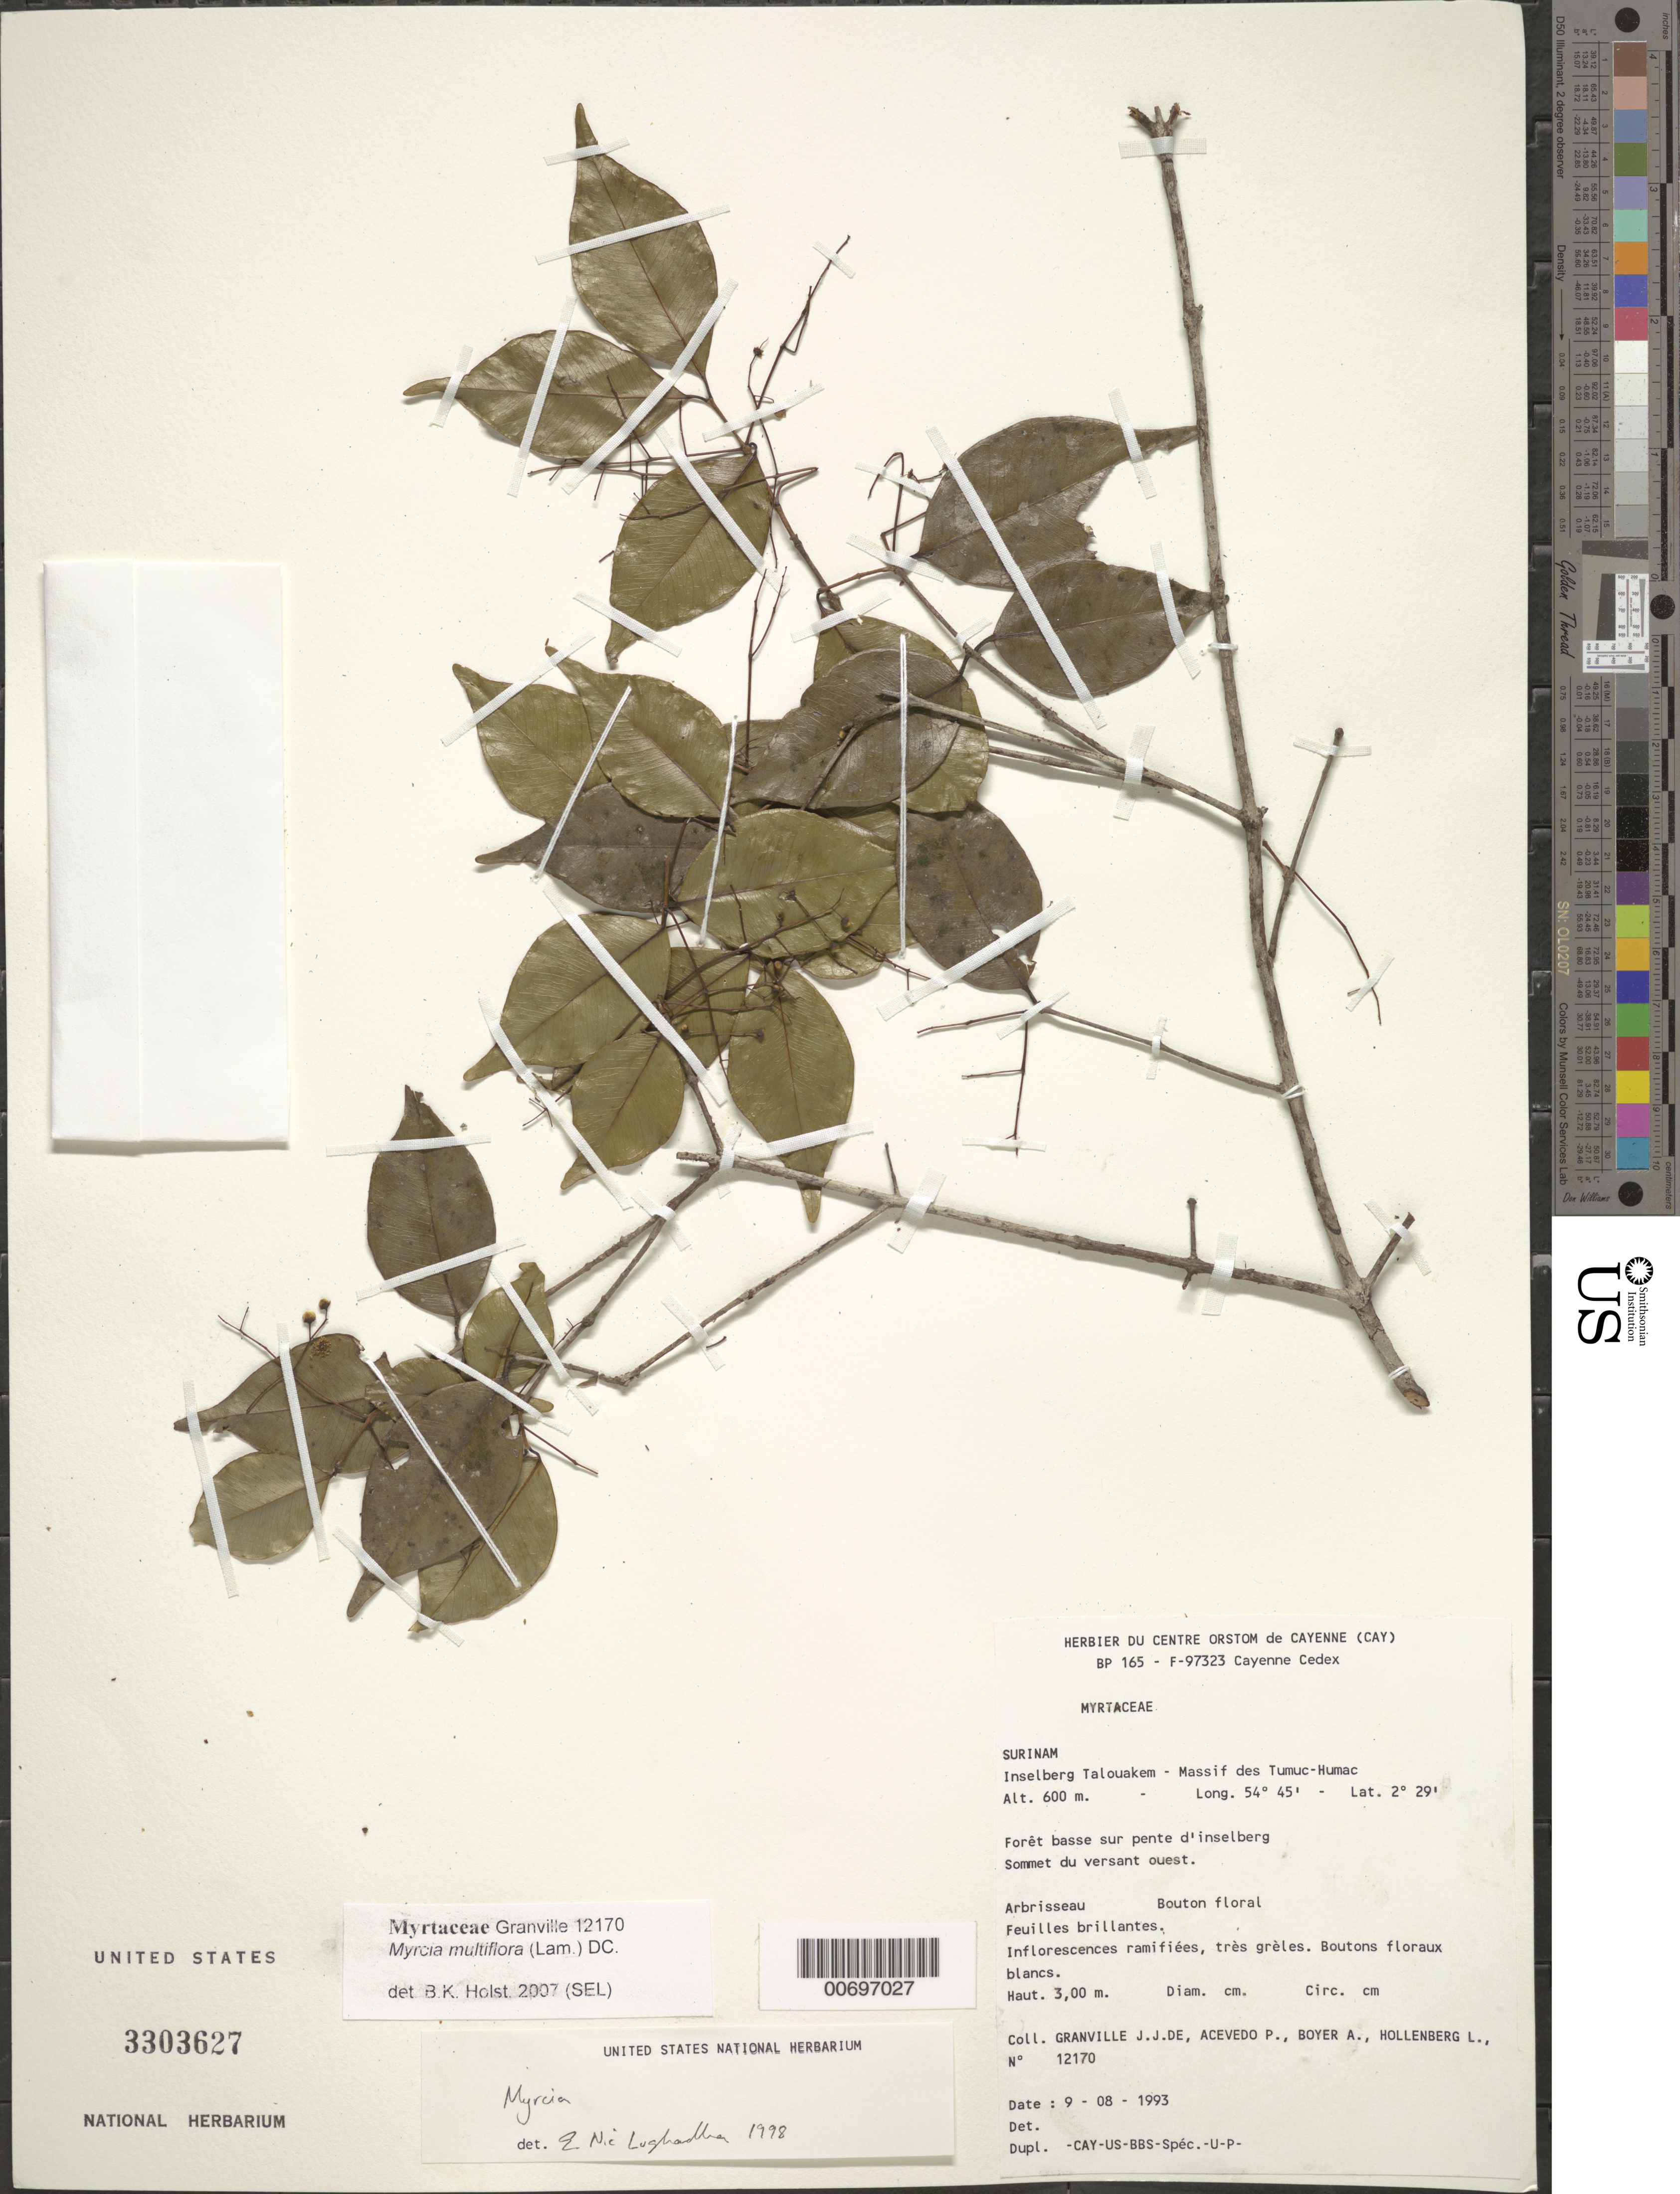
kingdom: Plantae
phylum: Tracheophyta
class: Magnoliopsida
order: Myrtales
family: Myrtaceae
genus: Myrcia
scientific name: Myrcia multiflora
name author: (Lam.) DC.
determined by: Holst, Bruce K.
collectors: J.-J. de Granville, P. Acevedo-Rodr., A. Boyer & L. Hollenberg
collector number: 12170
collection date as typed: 9-Aug-93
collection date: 1993-08-09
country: Suriname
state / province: Sipaliwini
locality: Inselberg Talouakem, Massif des Tumuc-Humac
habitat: Forêt basse sur pente d'inselberg. SOmmet du versant ouest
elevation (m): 600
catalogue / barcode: US 3303627